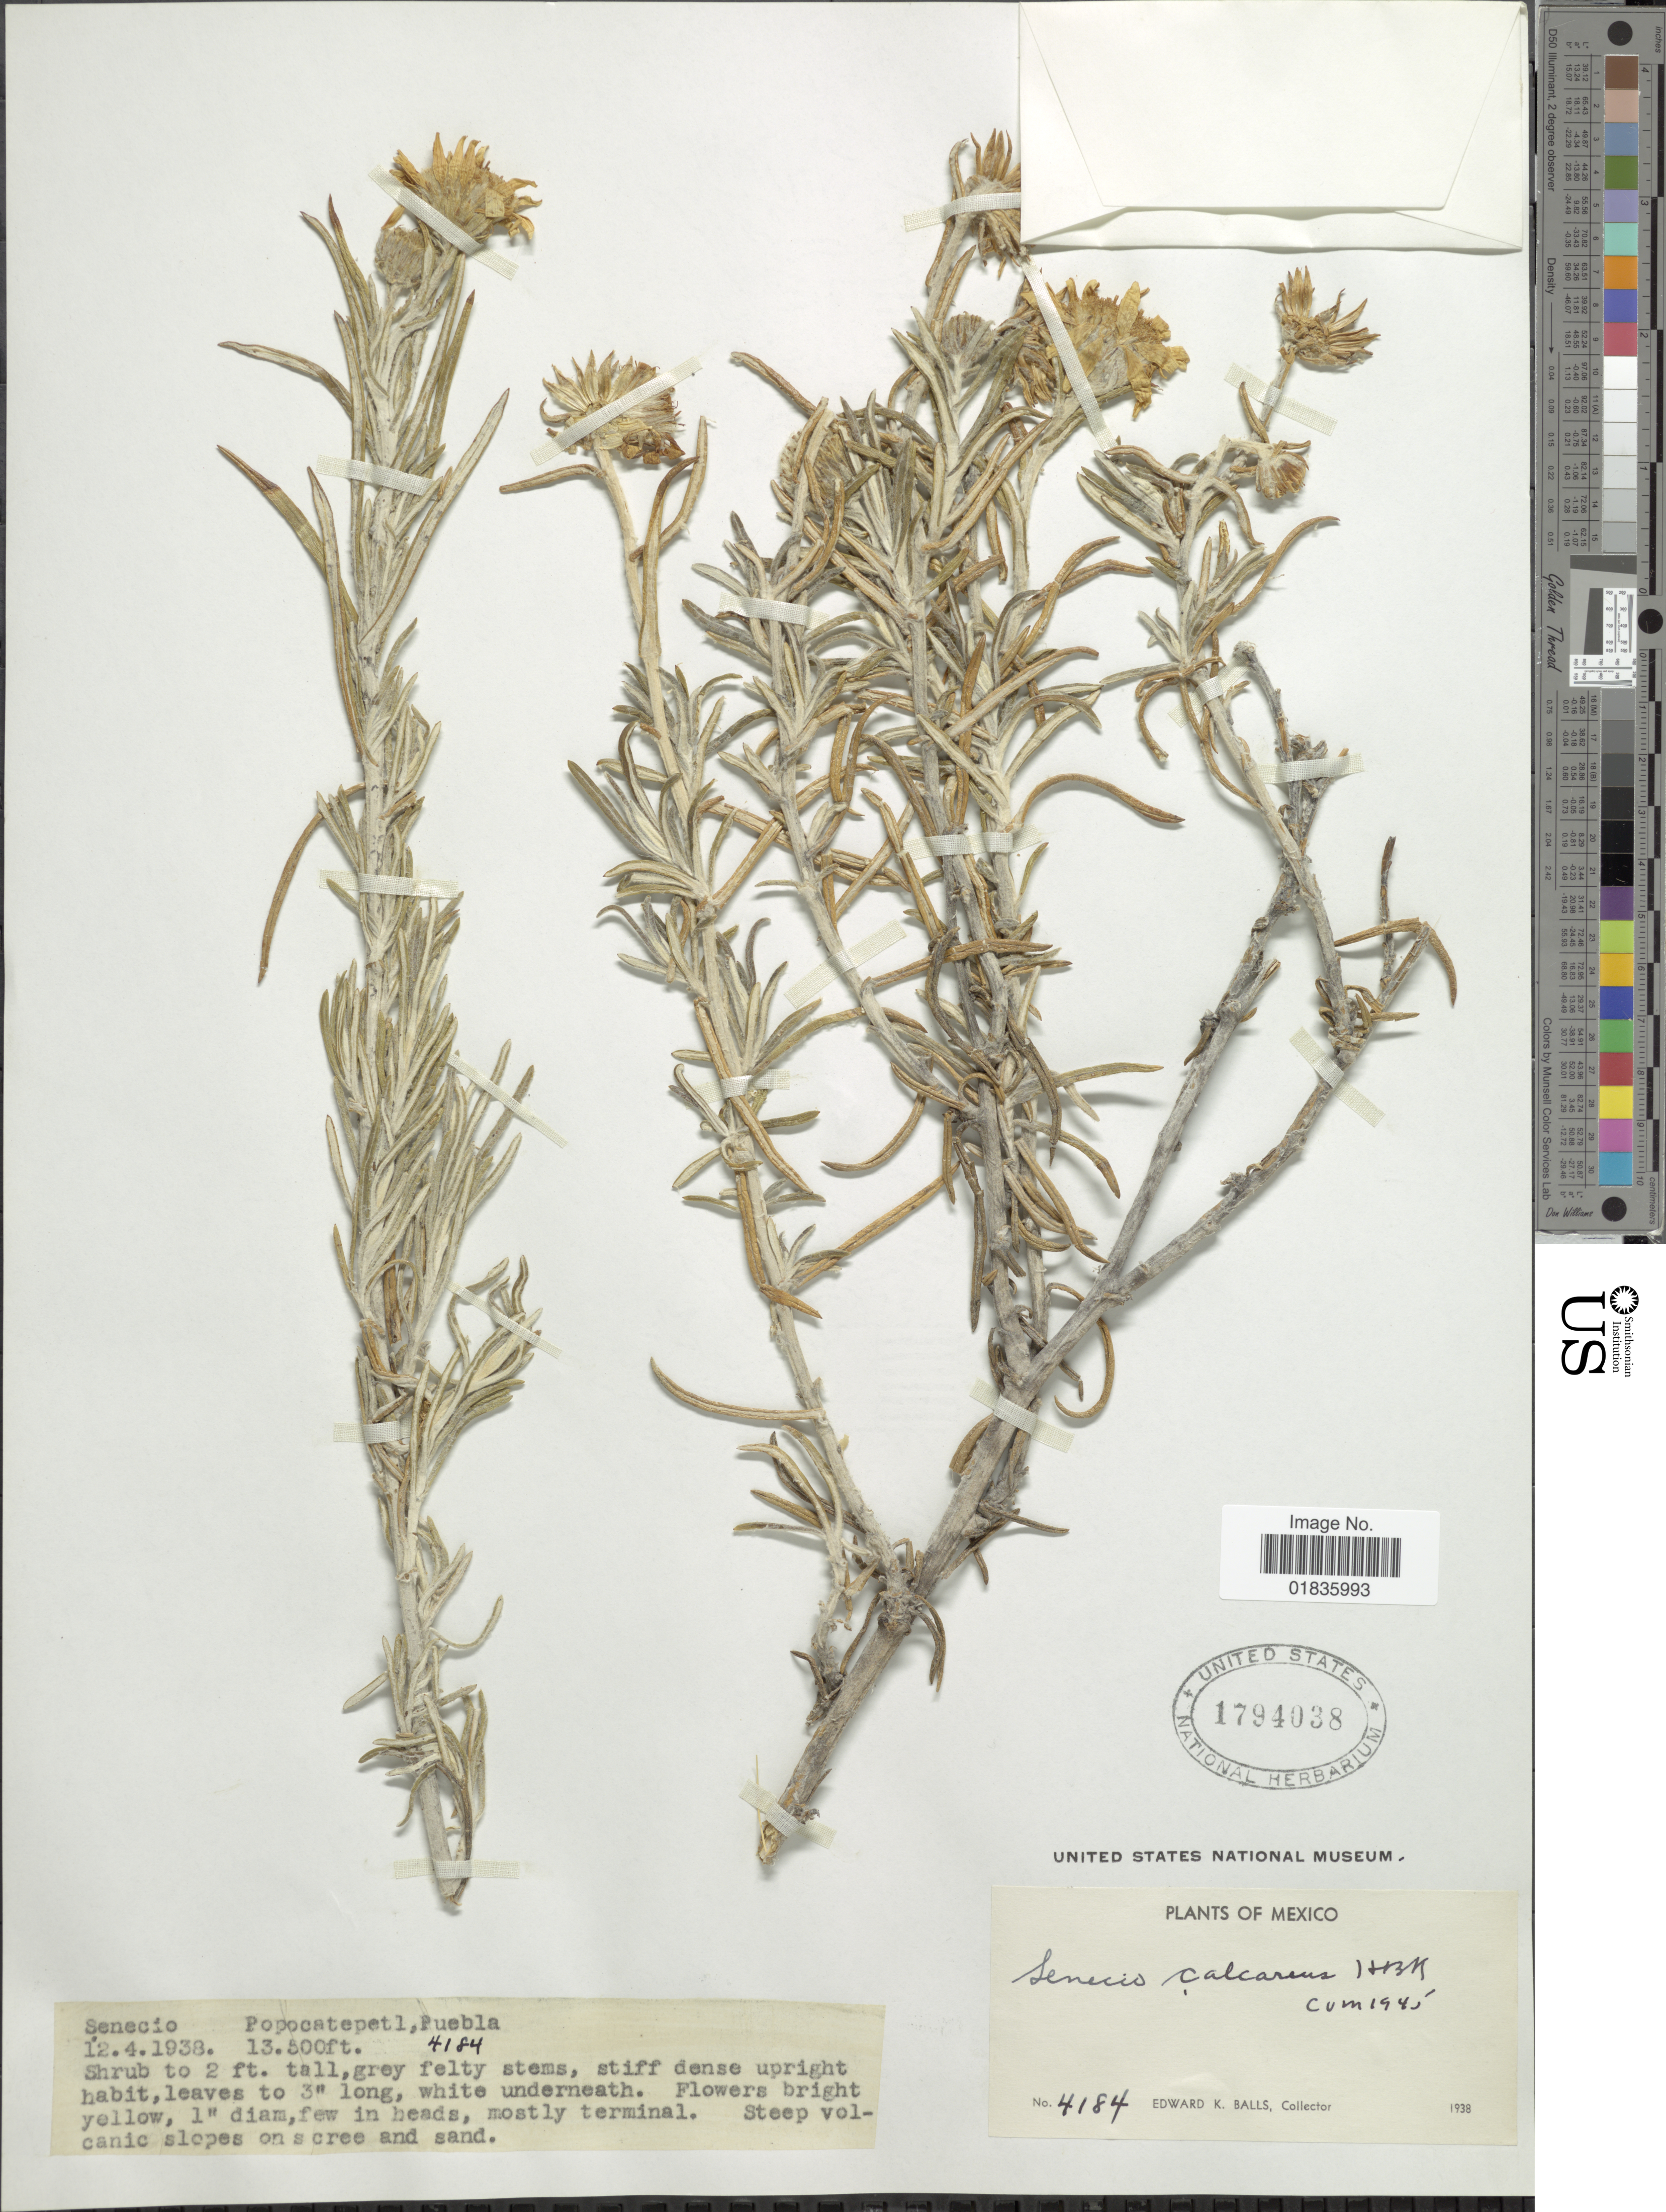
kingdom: Plantae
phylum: Tracheophyta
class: Magnoliopsida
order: Asterales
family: Asteraceae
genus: Senecio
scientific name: Senecio mairetianus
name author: DC.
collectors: E. K. Balls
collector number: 4184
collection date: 1938-04-12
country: Mexico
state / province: Puebla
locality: Popocatepetl.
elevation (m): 4115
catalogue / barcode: US 1794038